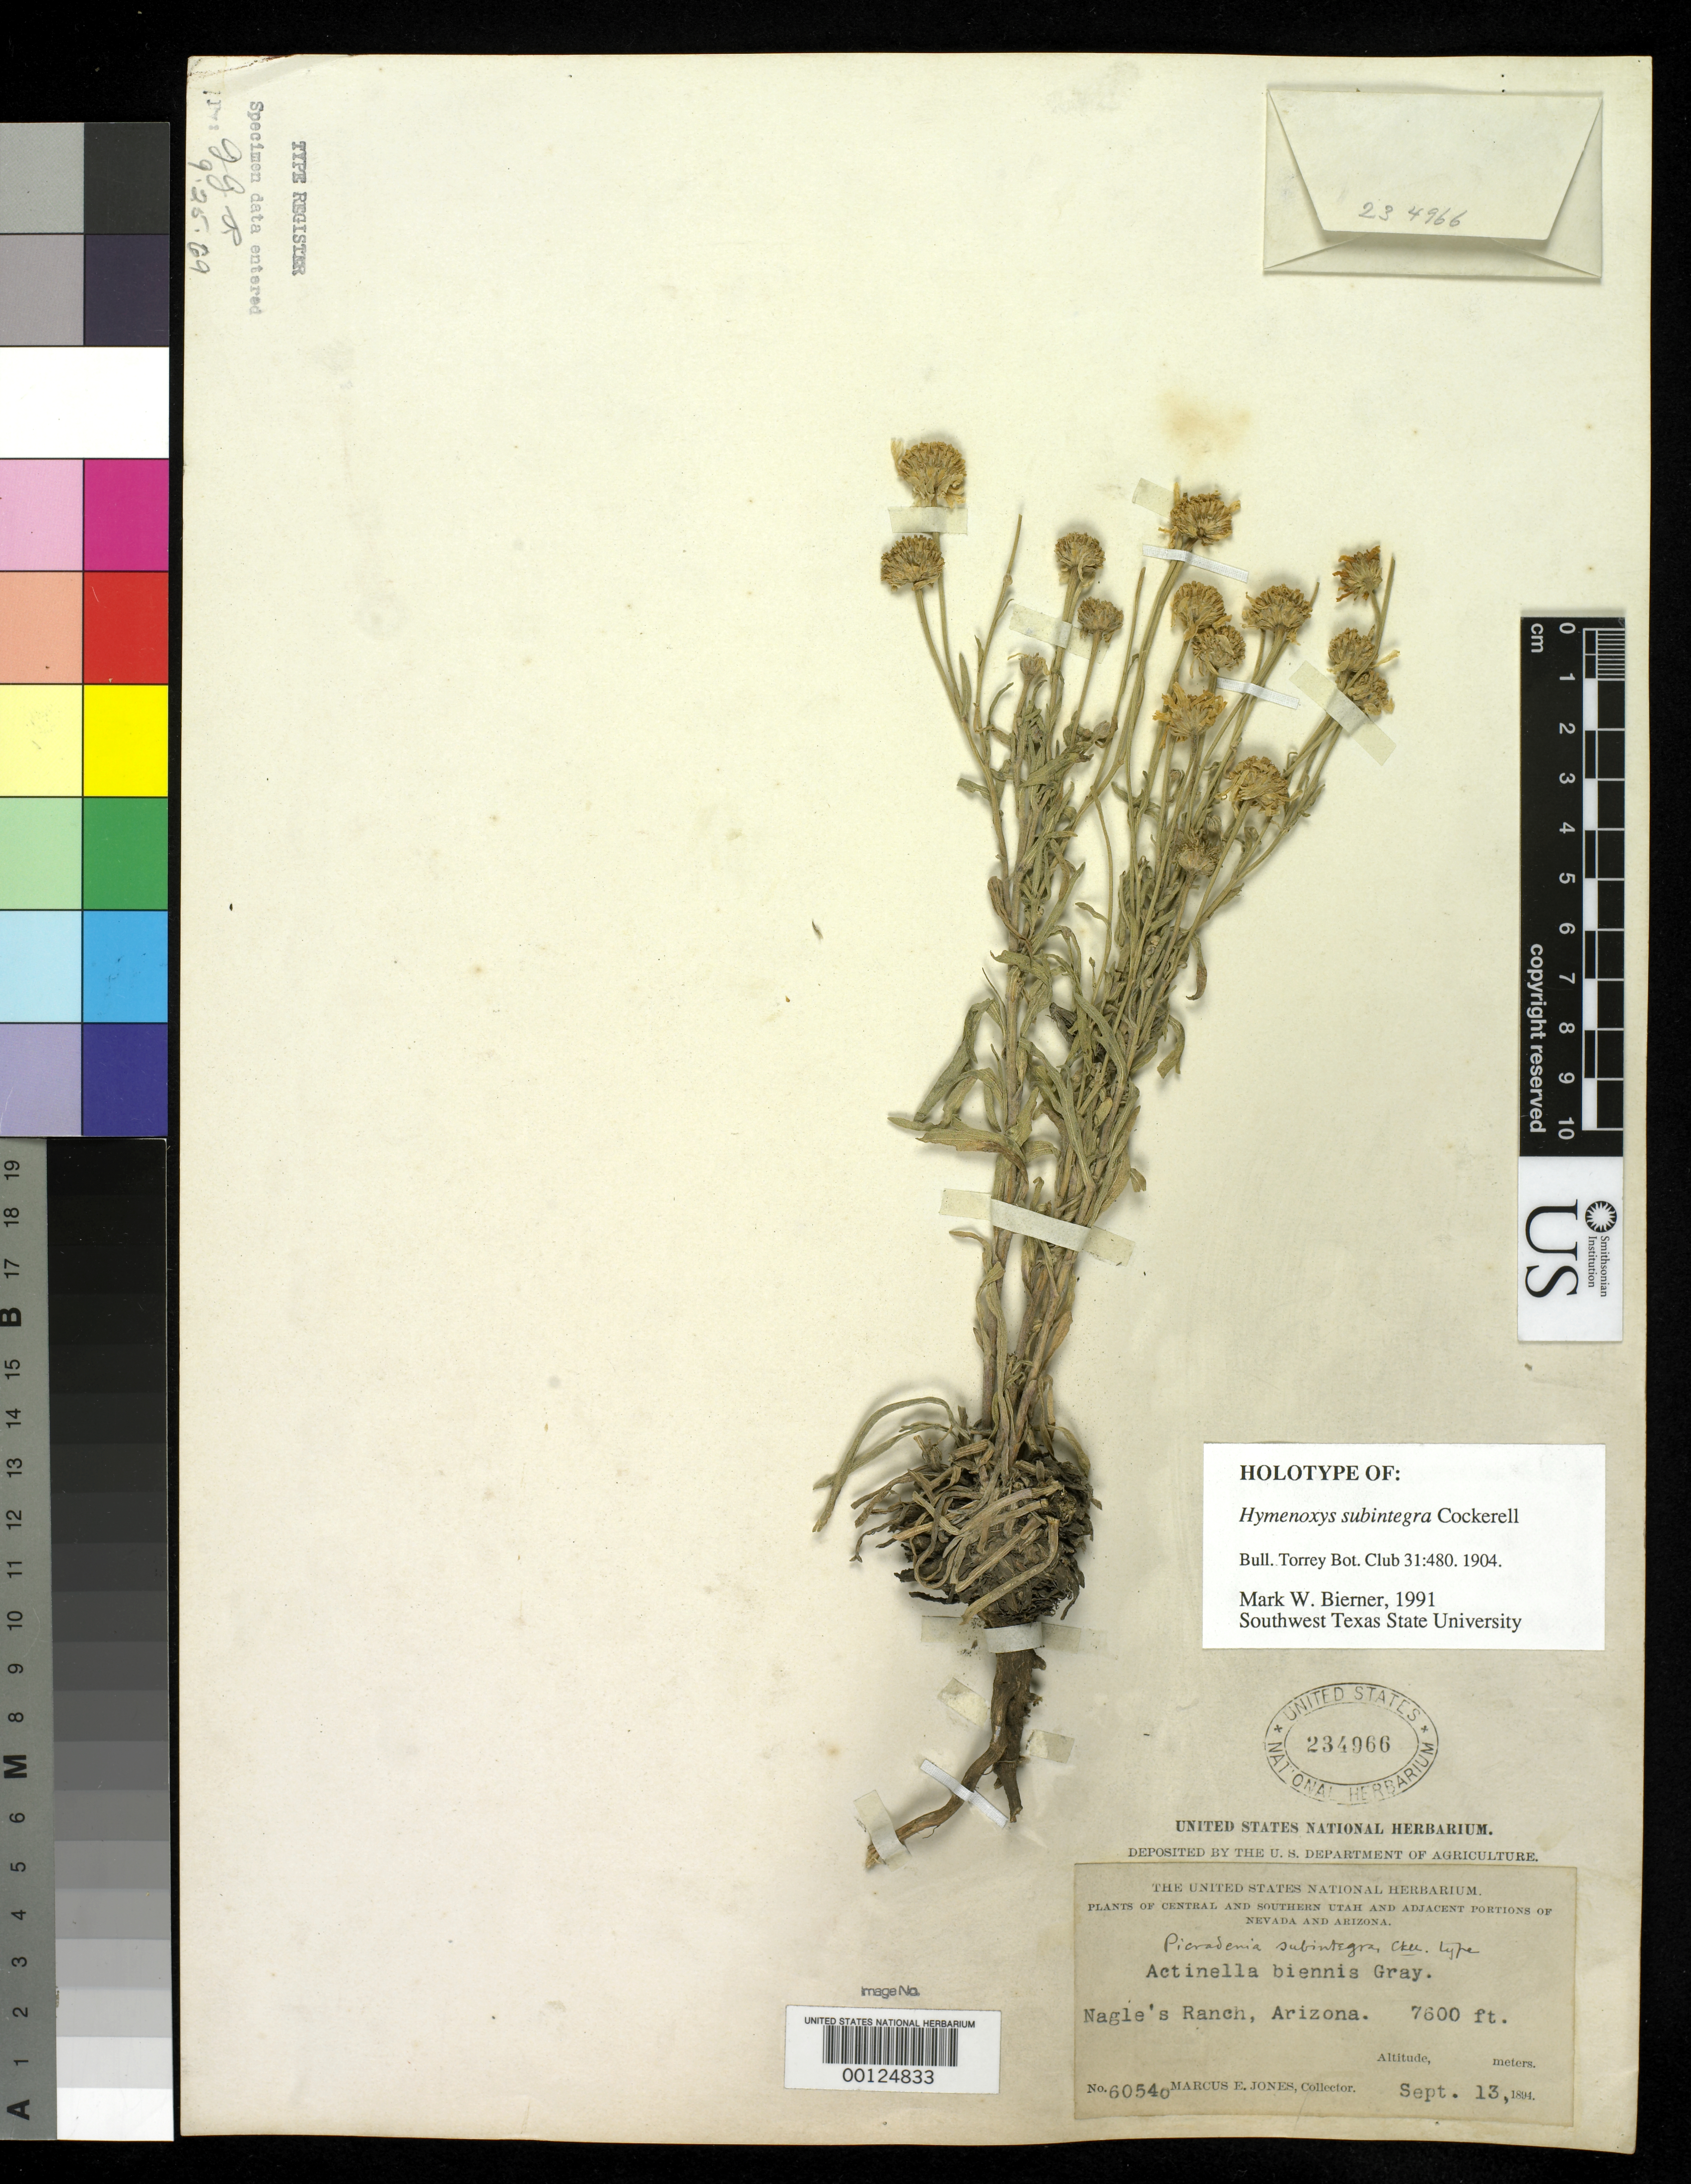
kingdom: Plantae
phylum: Tracheophyta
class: Magnoliopsida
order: Asterales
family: Asteraceae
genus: Hymenoxys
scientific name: Hymenoxys subintegra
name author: Cockerell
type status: Holotype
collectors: M. E. Jones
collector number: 6054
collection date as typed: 13 Sep 1894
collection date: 1894-09-13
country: United States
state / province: Arizona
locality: Nagle's Ranch.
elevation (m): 2316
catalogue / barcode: US 234966